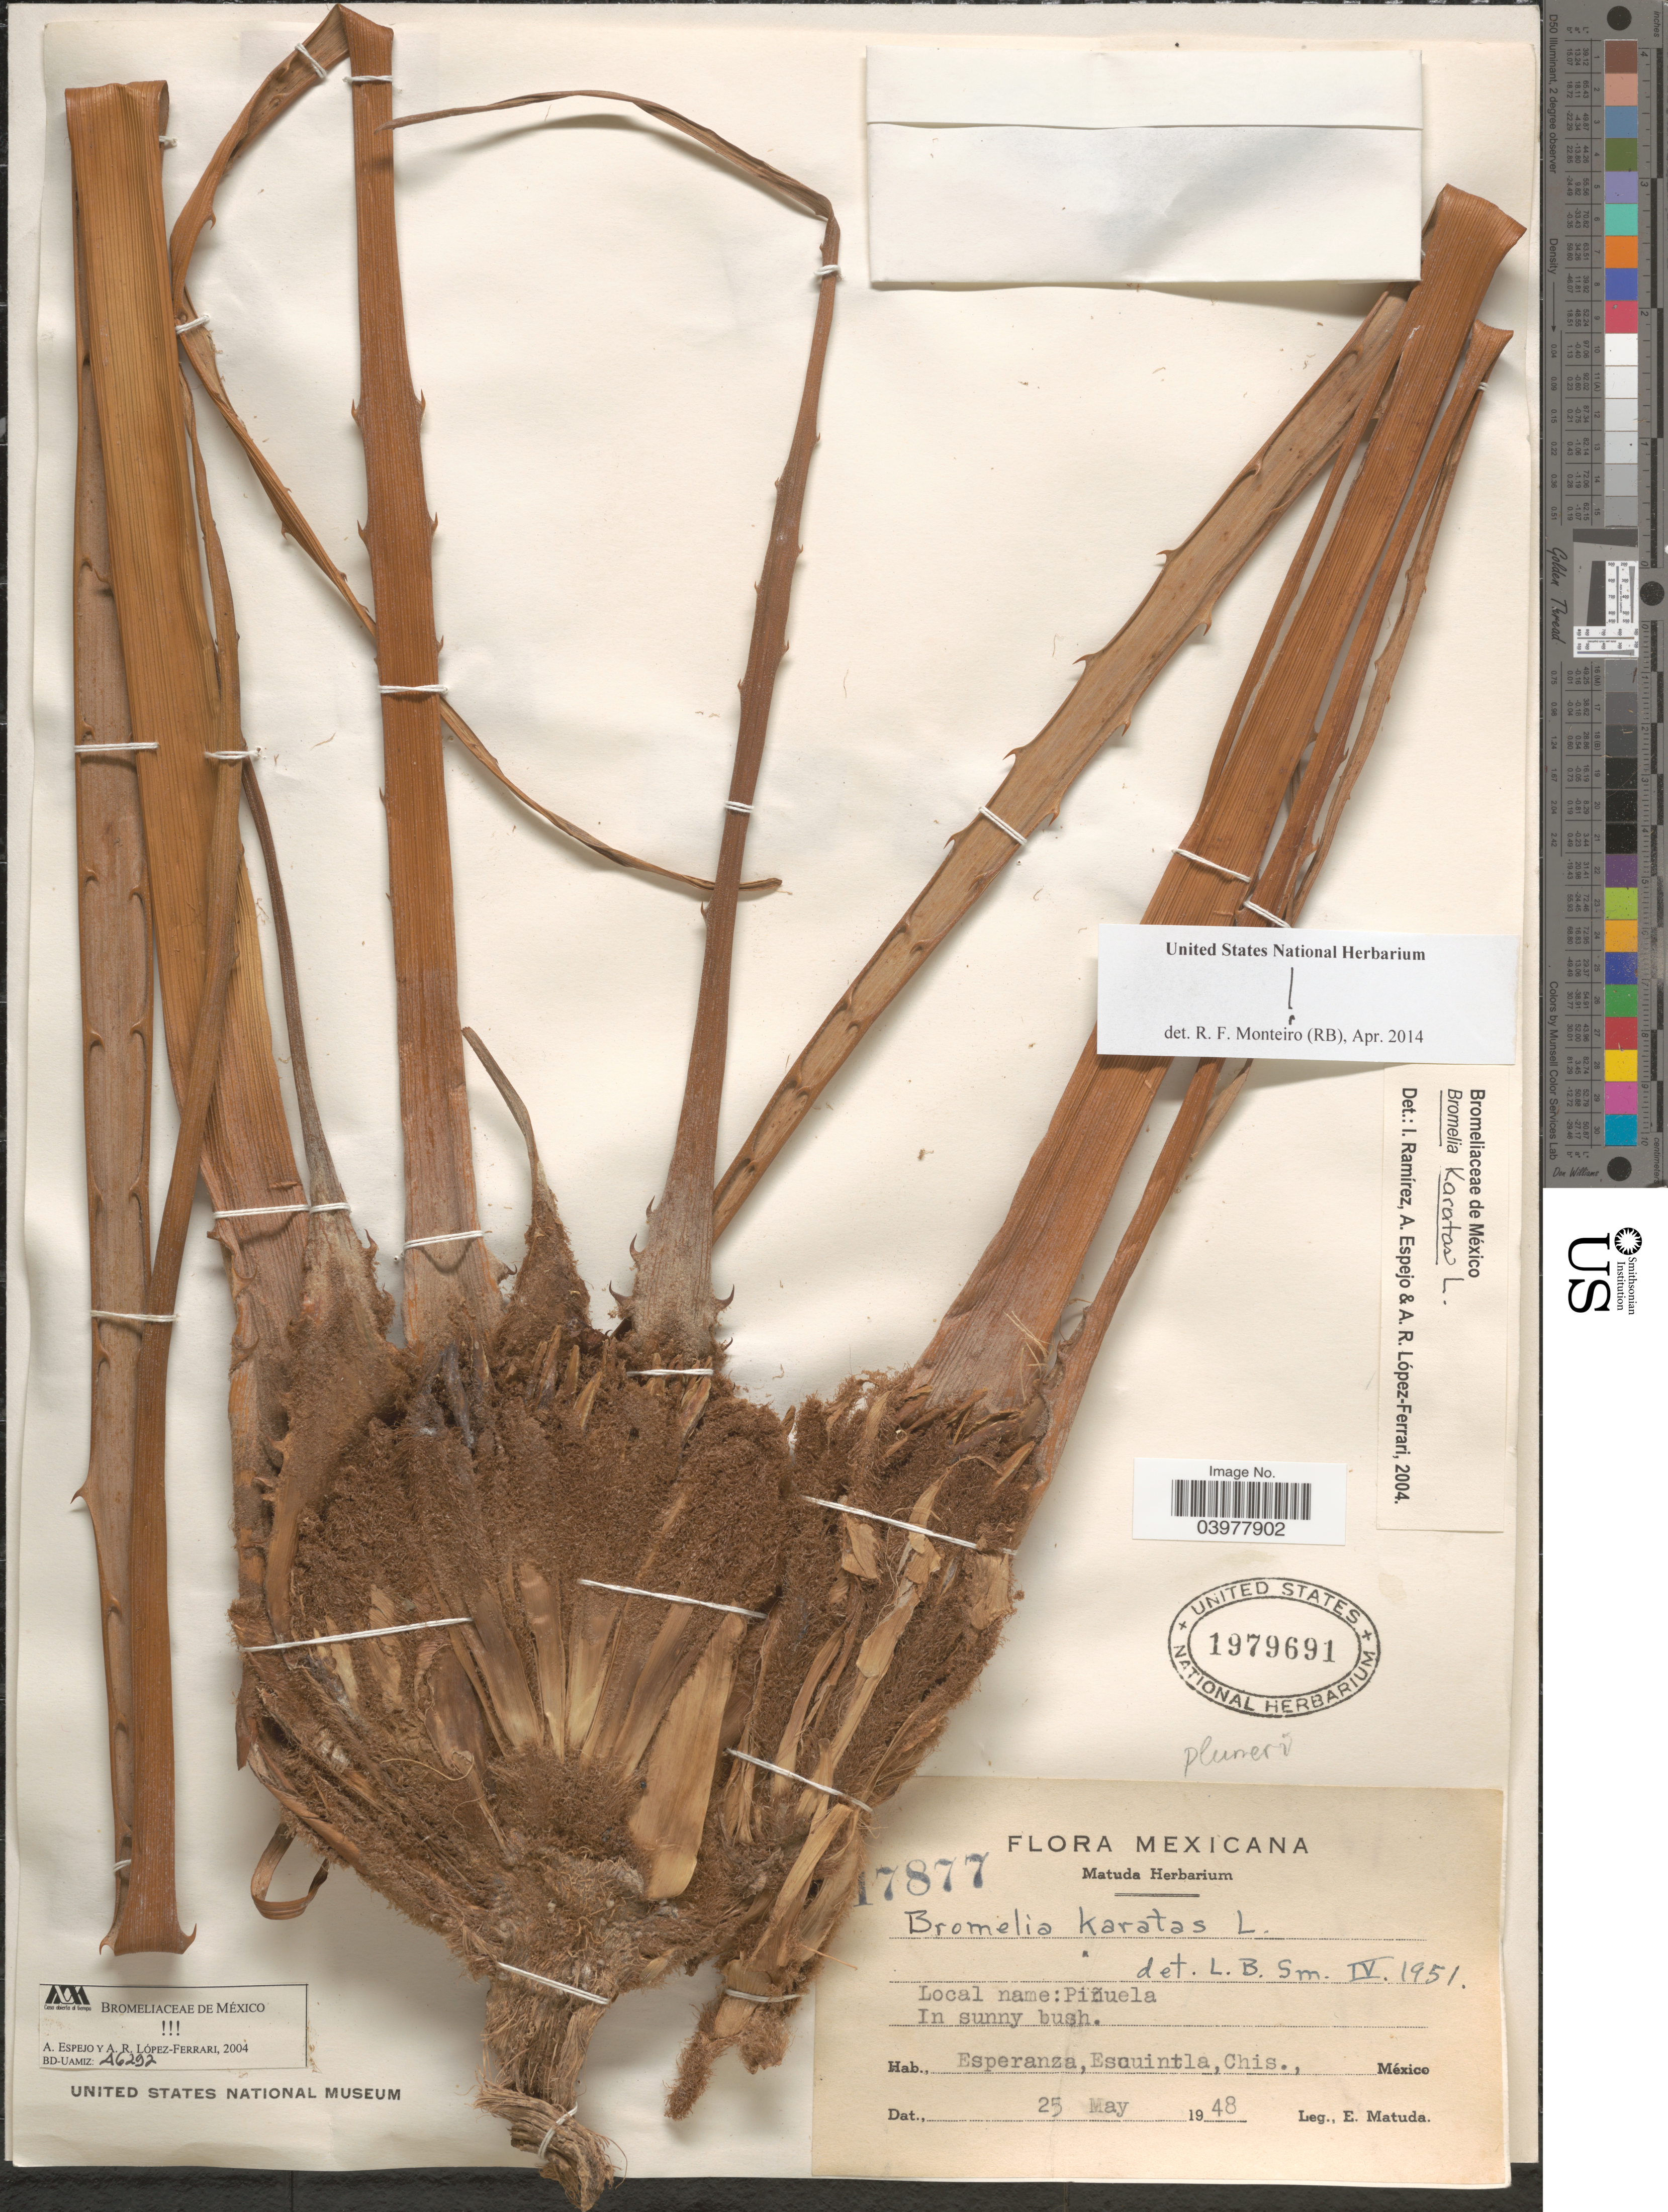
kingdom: Plantae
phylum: Tracheophyta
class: Liliopsida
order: Poales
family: Bromeliaceae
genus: Bromelia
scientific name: Bromelia karatas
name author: L.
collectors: E. Matuda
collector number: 17877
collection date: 1948-05-25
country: Mexico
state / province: Chiapas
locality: Esperanza, Esquintla.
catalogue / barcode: US 1979691